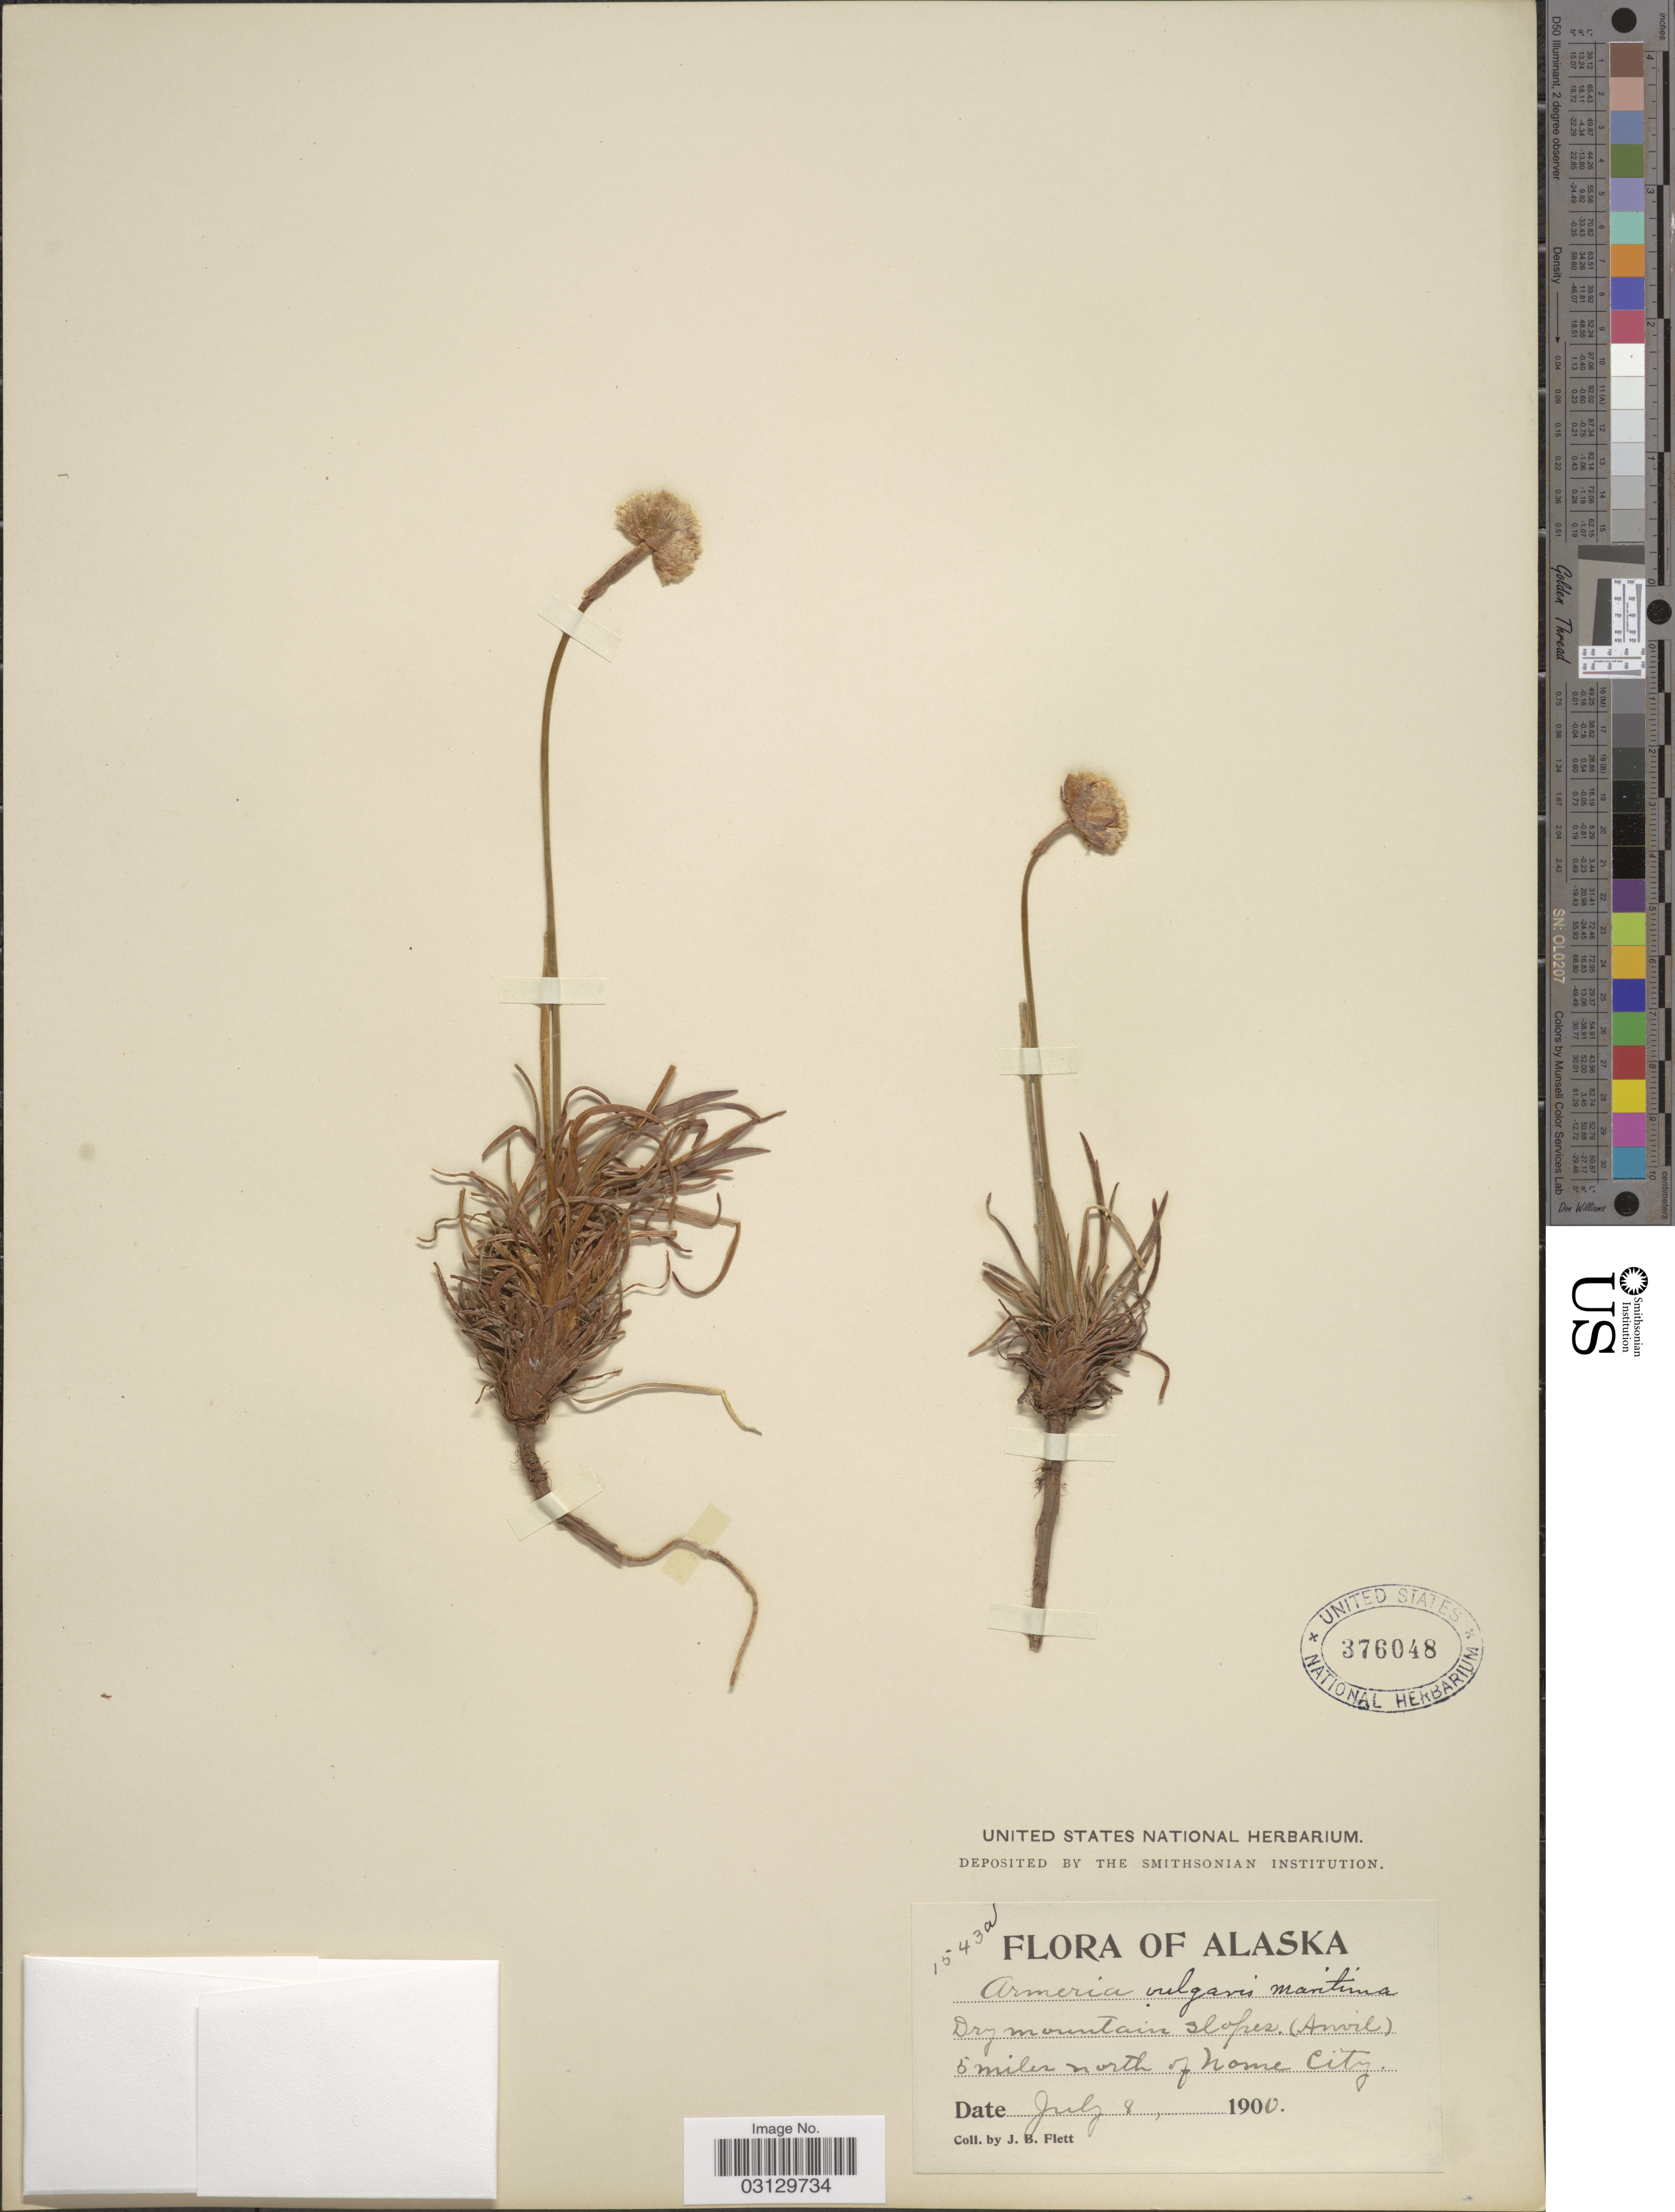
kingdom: Plantae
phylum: Tracheophyta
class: Magnoliopsida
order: Caryophyllales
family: Plumbaginaceae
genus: Armeria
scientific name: Armeria maritima subsp. sibirica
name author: (Turcz. ex Boiss.) Nyman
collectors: J. Flett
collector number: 1543a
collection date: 1900-07-08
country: United States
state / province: Alaska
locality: Dry mountain slopes. (Anvil) 5 miles north of Nome City.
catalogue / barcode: US 376048